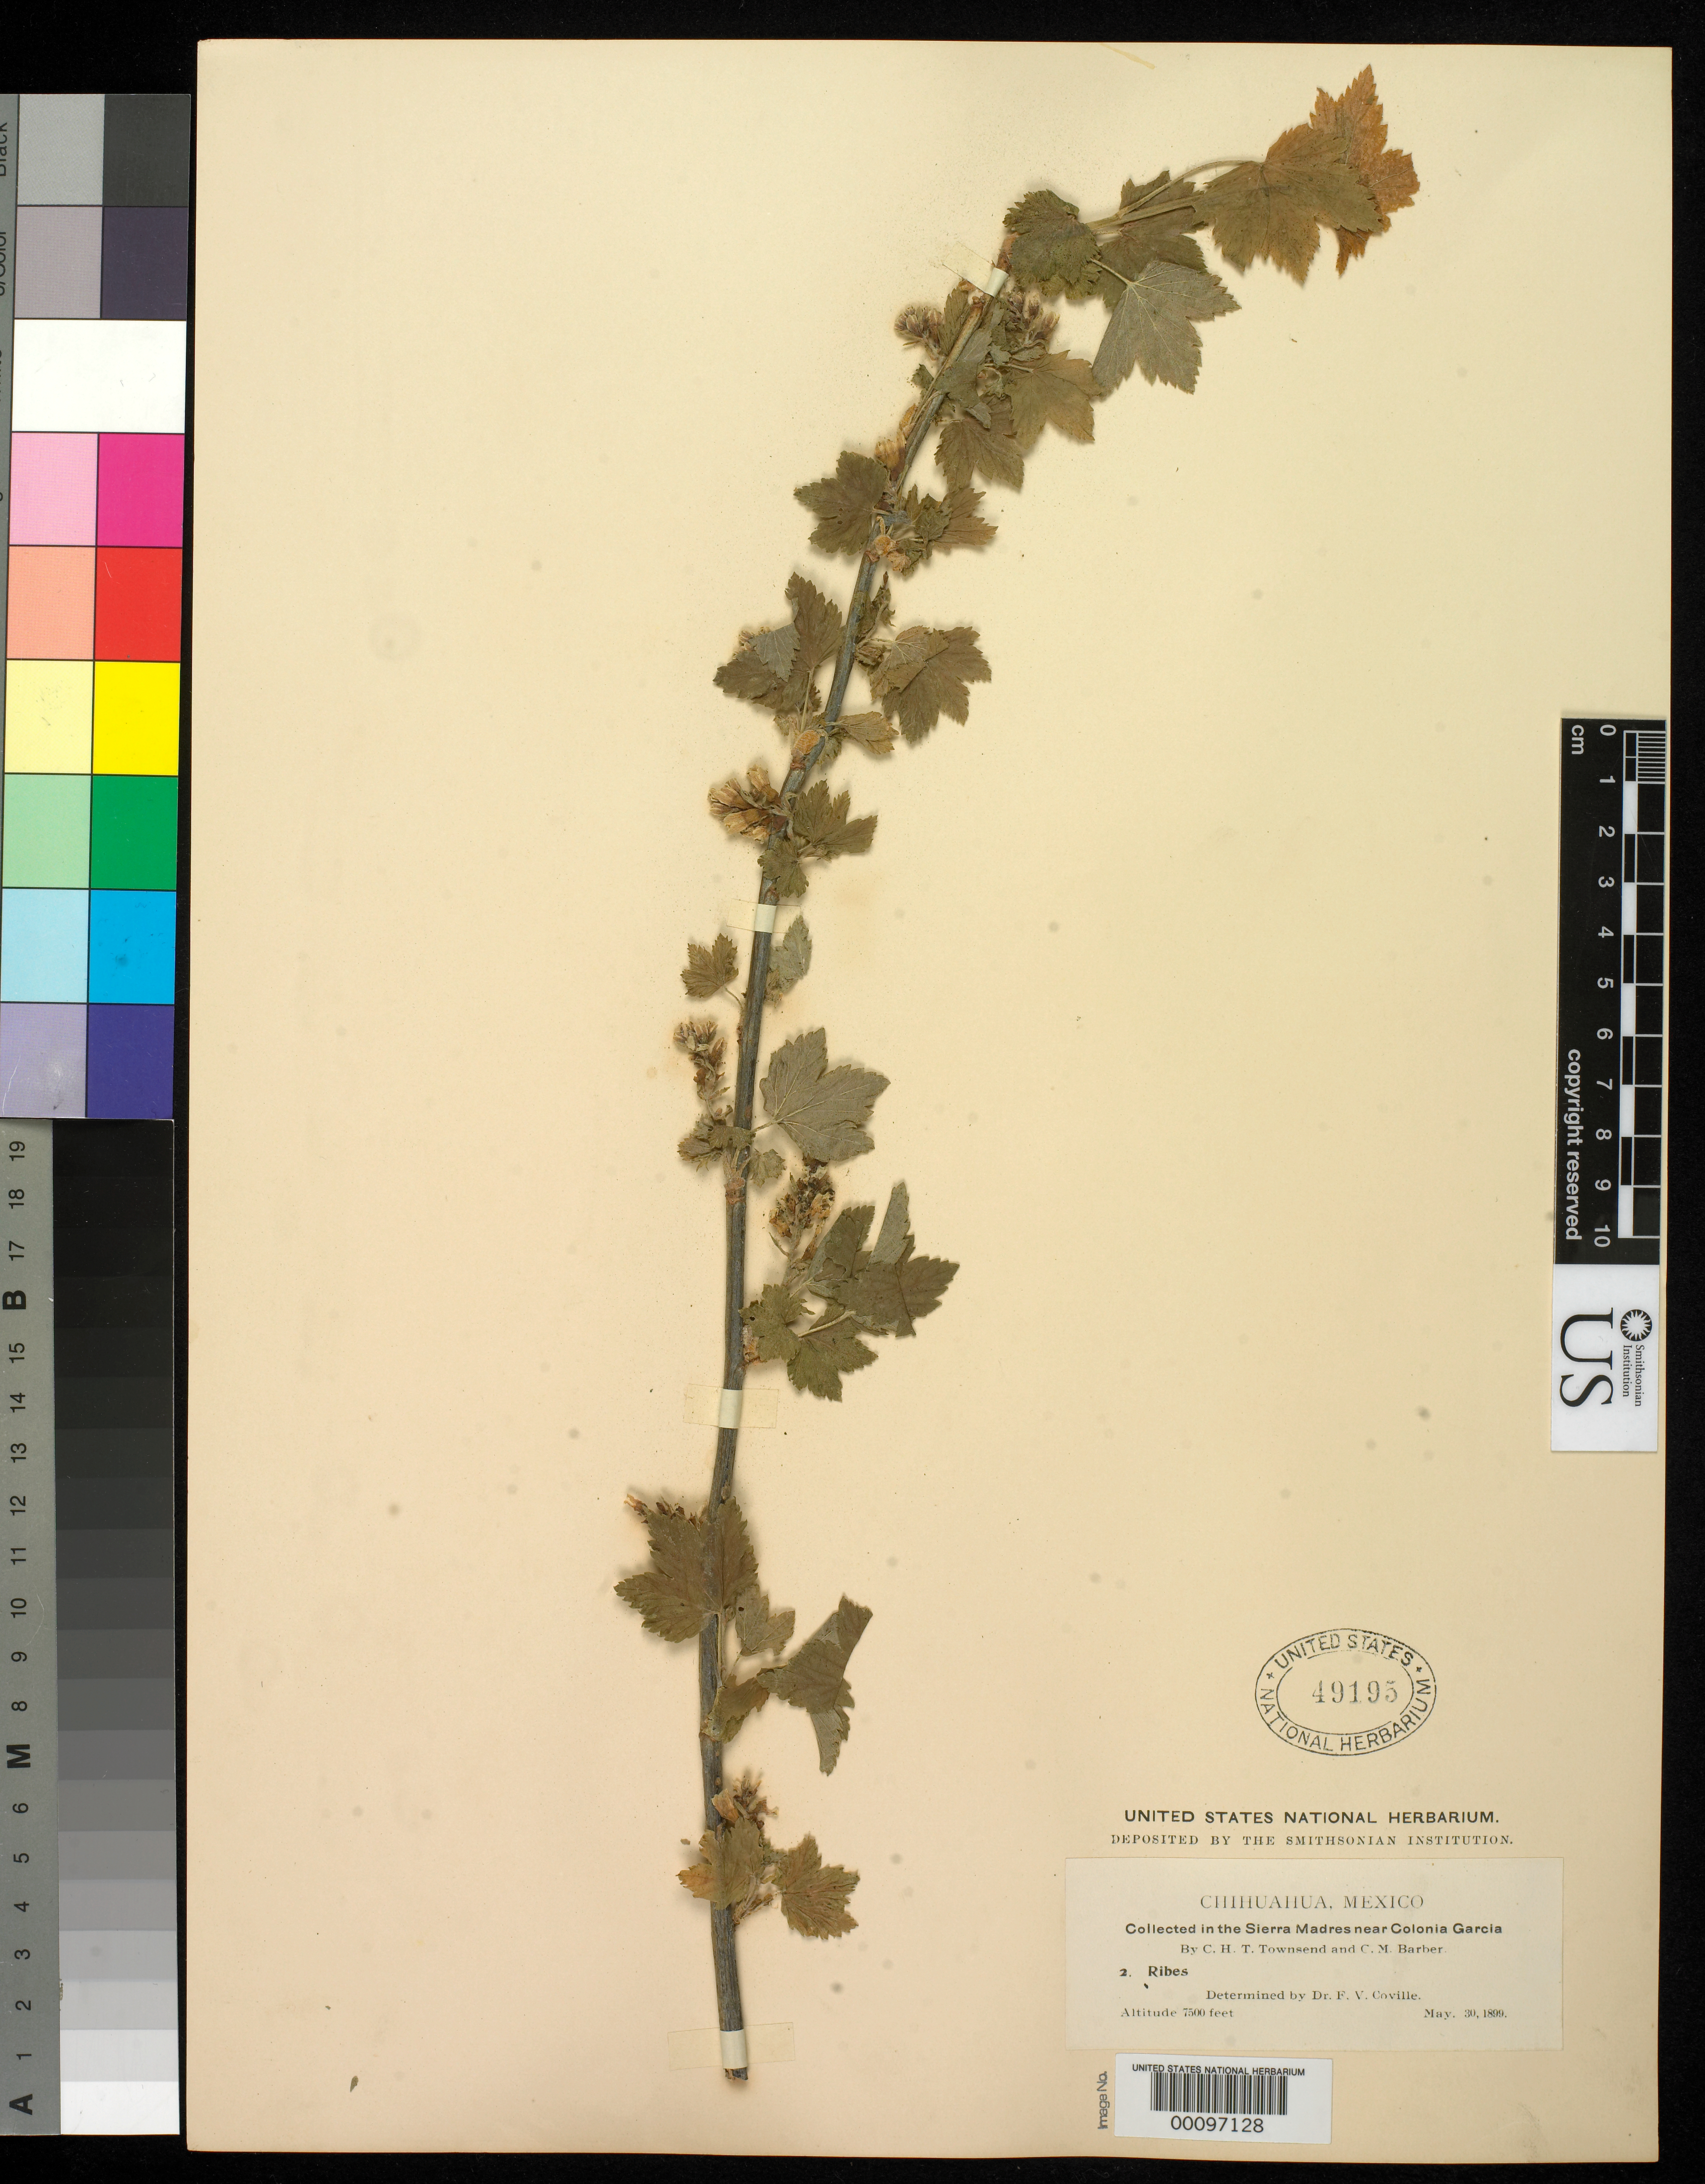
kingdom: Plantae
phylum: Tracheophyta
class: Magnoliopsida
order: Saxifragales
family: Grossulariaceae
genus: Ribes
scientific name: Ribes nelsonii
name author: Coville & Rose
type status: Isotype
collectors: C. H. T. Townsend & C. Barber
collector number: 2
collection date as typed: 30 May 1899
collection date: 1899-05-30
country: Mexico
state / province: Chihuahua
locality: Near Colonia Garcia, in the Sierra Madre.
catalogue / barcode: US 49195